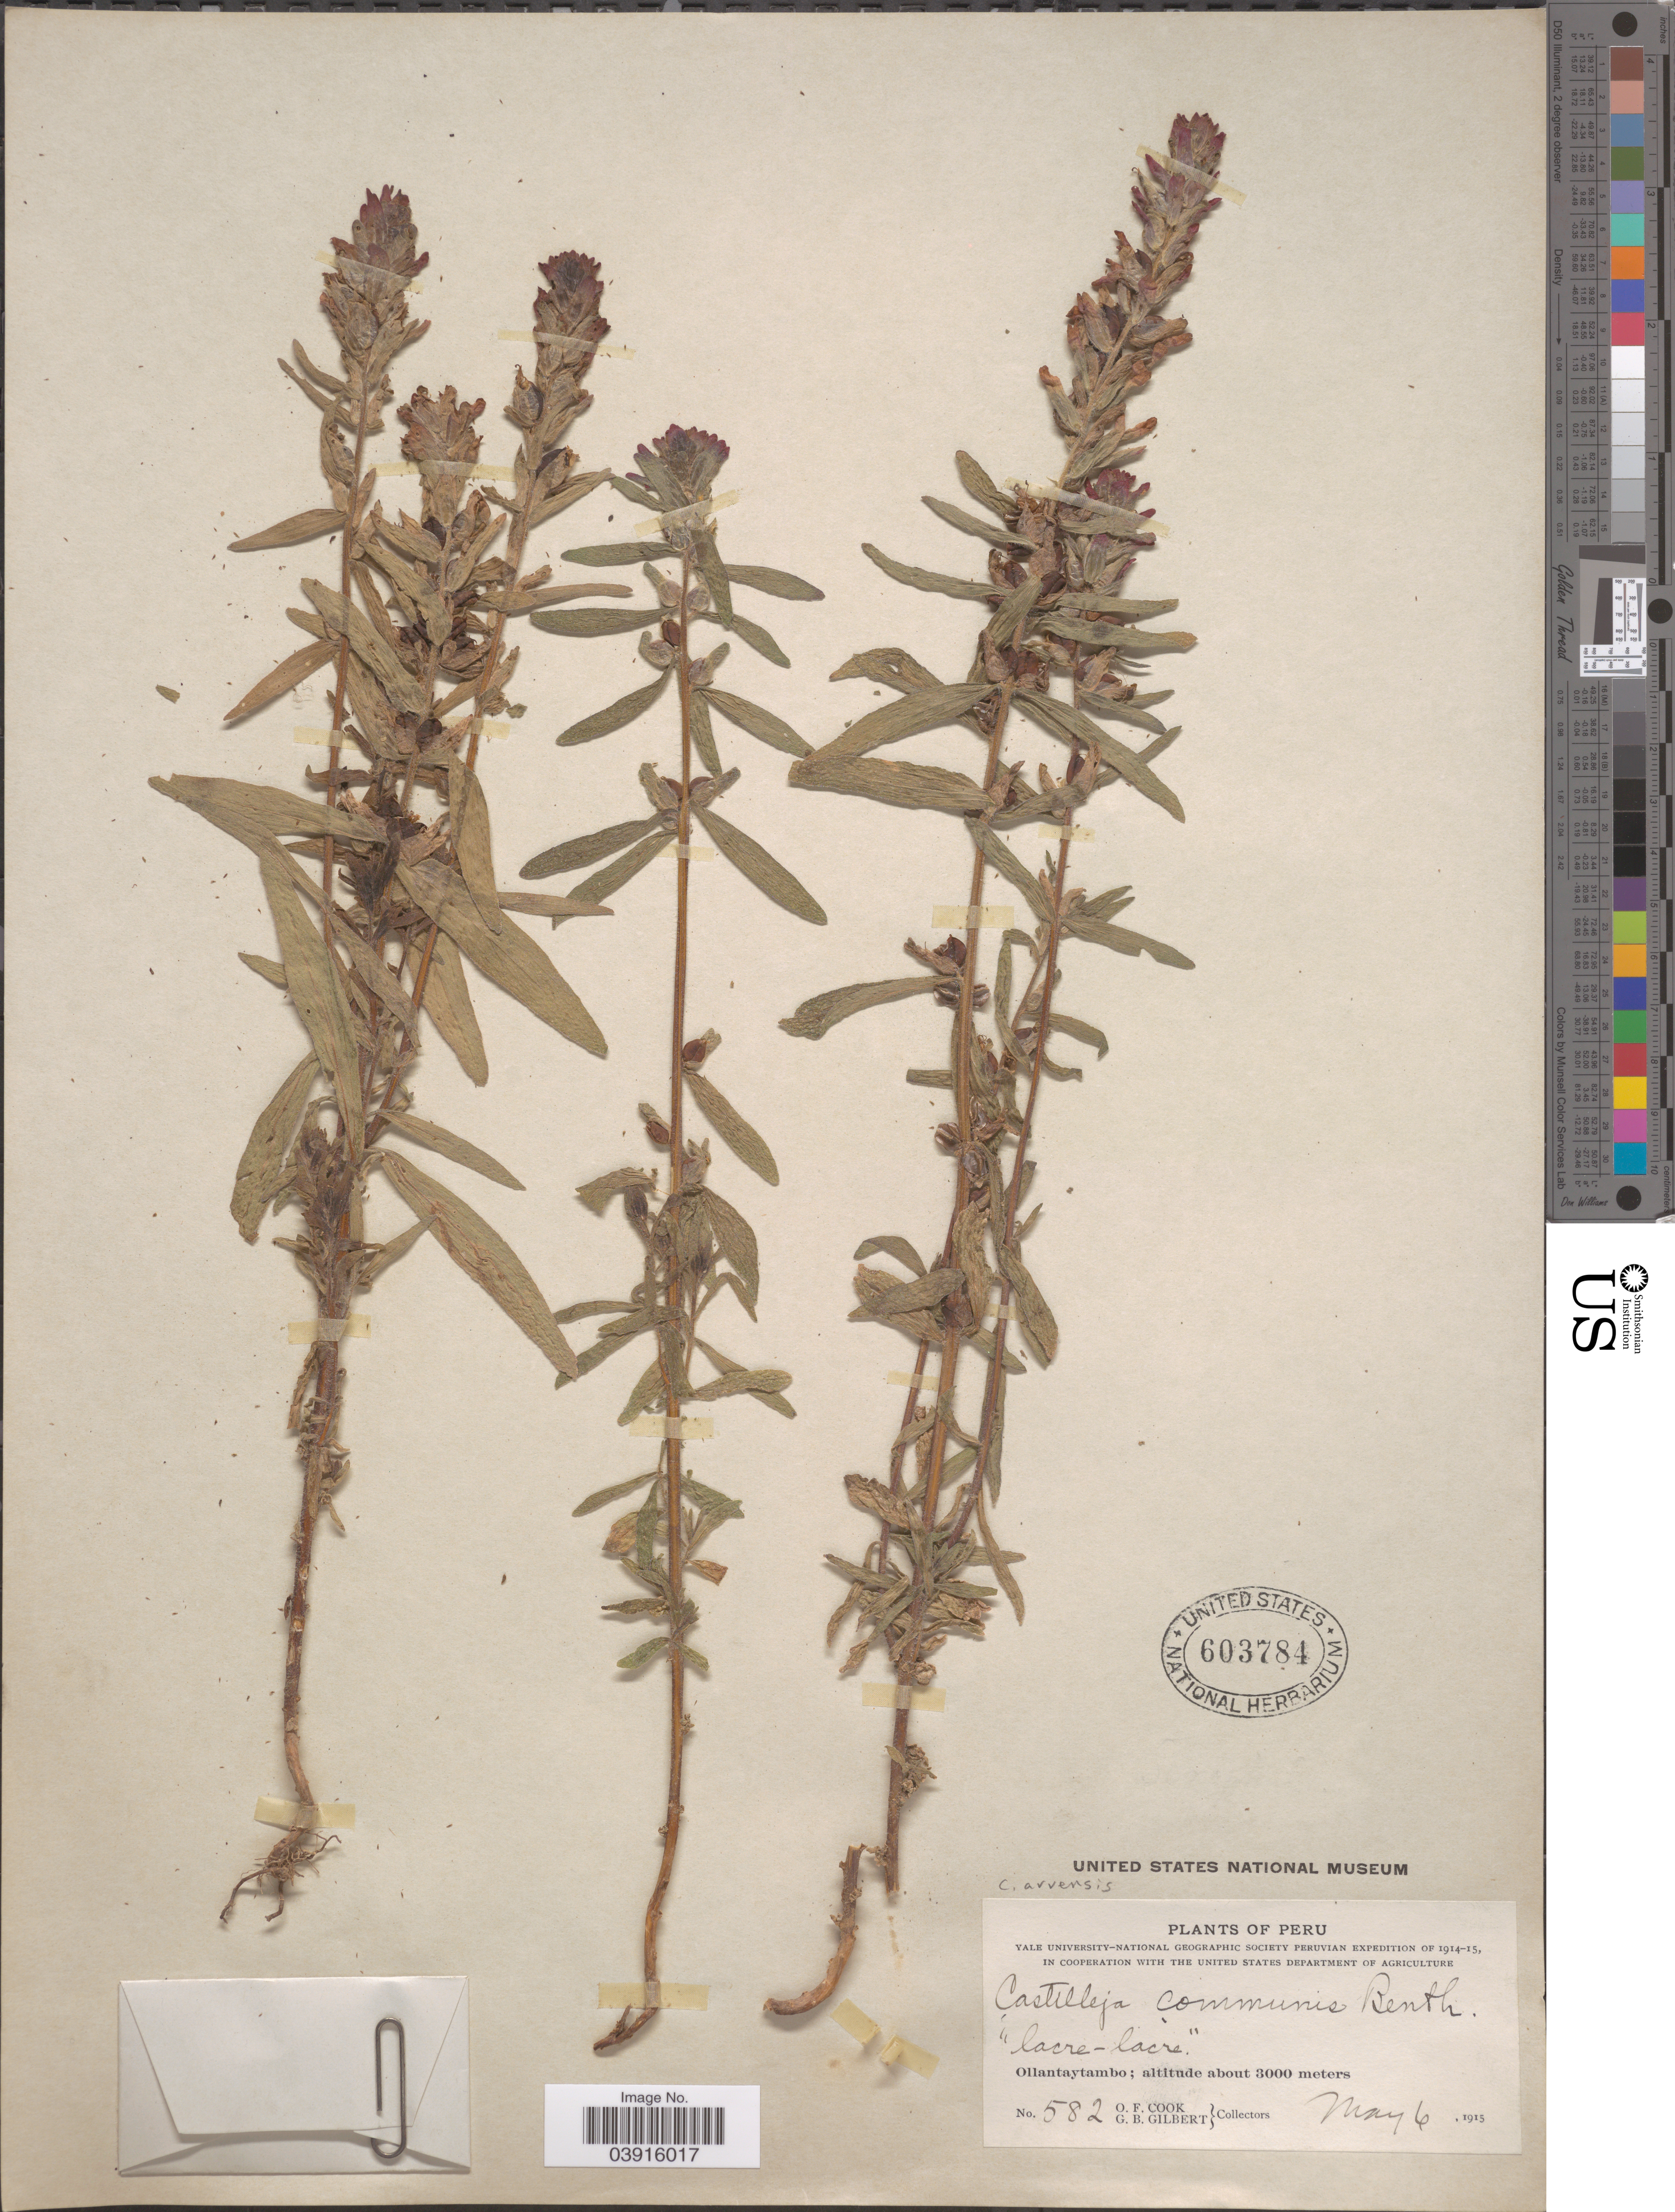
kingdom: Plantae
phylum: Tracheophyta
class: Magnoliopsida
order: Lamiales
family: Orobanchaceae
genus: Castilleja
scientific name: Castilleja arvensis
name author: Schltdl. & Cham.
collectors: O. F. Cook & G. B. Gilbert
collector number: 582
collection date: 1915-05-06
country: Peru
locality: Ollantaytambo.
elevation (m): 3000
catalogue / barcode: US 603784